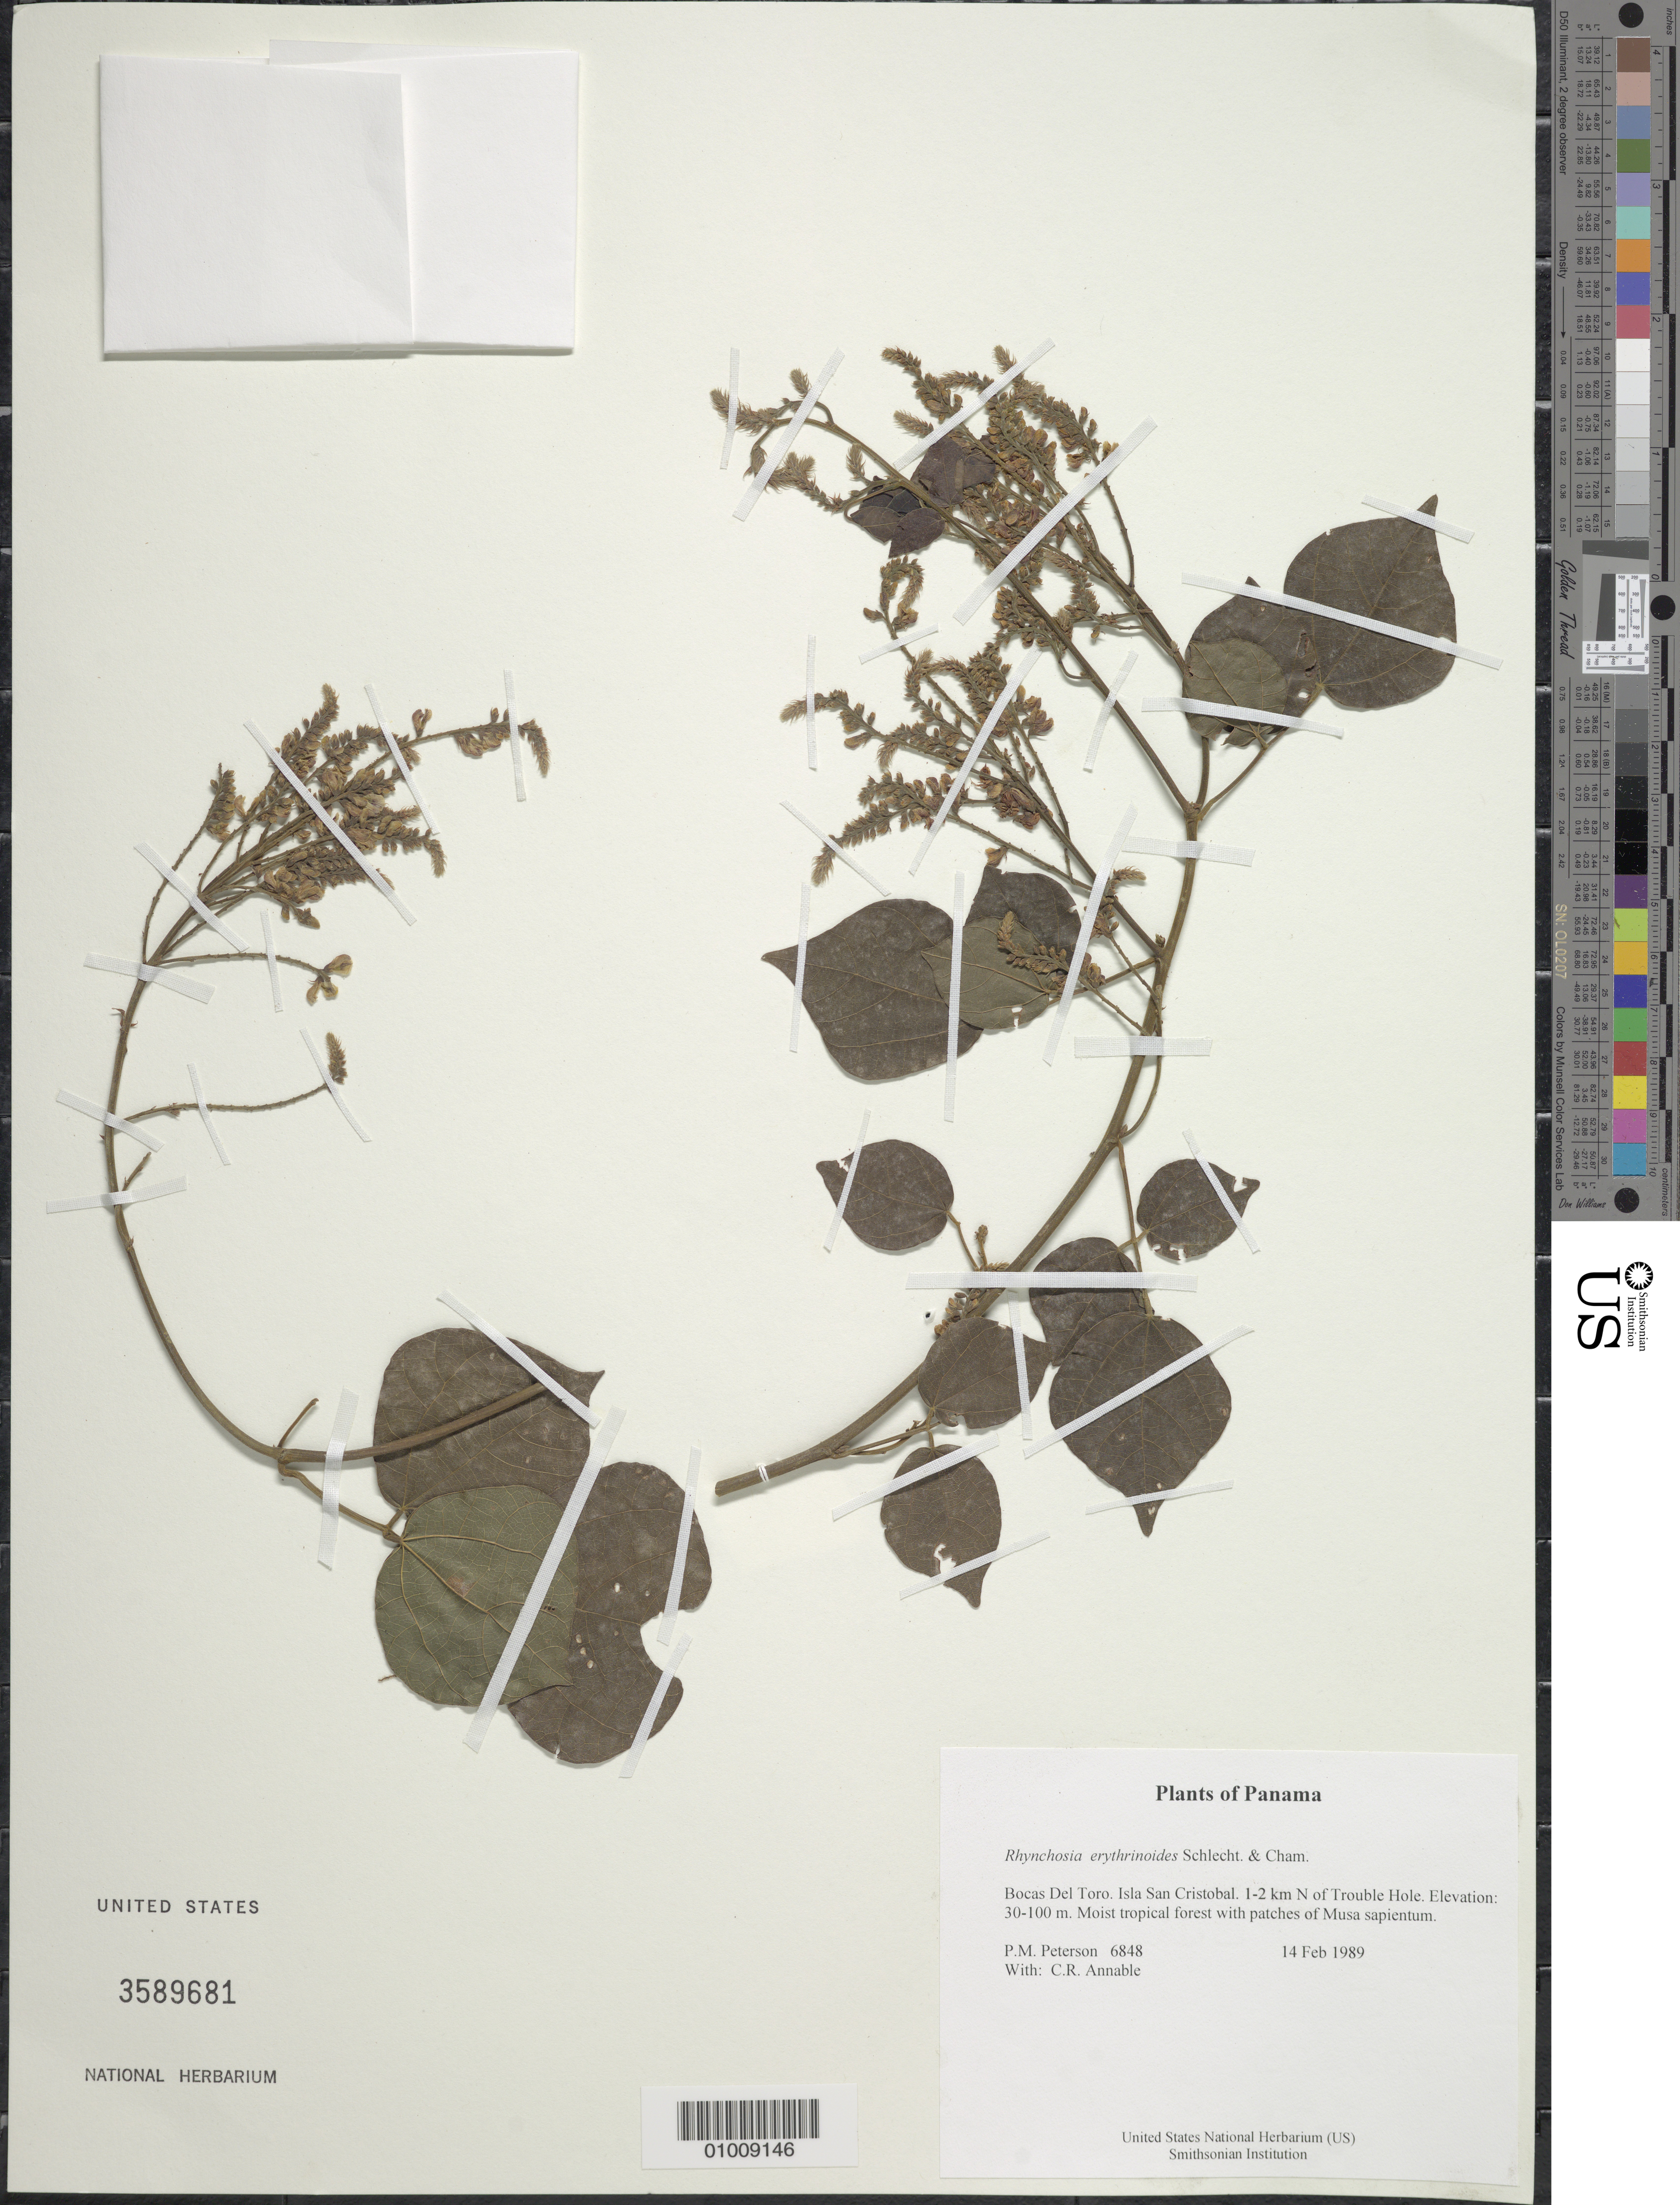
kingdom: Plantae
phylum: Tracheophyta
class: Magnoliopsida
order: Fabales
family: Fabaceae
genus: Rhynchosia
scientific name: Rhynchosia erythrinoides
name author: Schltdl. & Cham.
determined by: Liesner, R. L.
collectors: P. M. Peterson & C. R. Annable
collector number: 06848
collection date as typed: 14 Feb 1989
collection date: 1989-02-14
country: Panama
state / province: Bocas del Toro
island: San Cristobal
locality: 1-2 km N of Trouble Hole.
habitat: Moist tropical forest with patches of Musa sapientum.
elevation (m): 30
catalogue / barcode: US 3589681